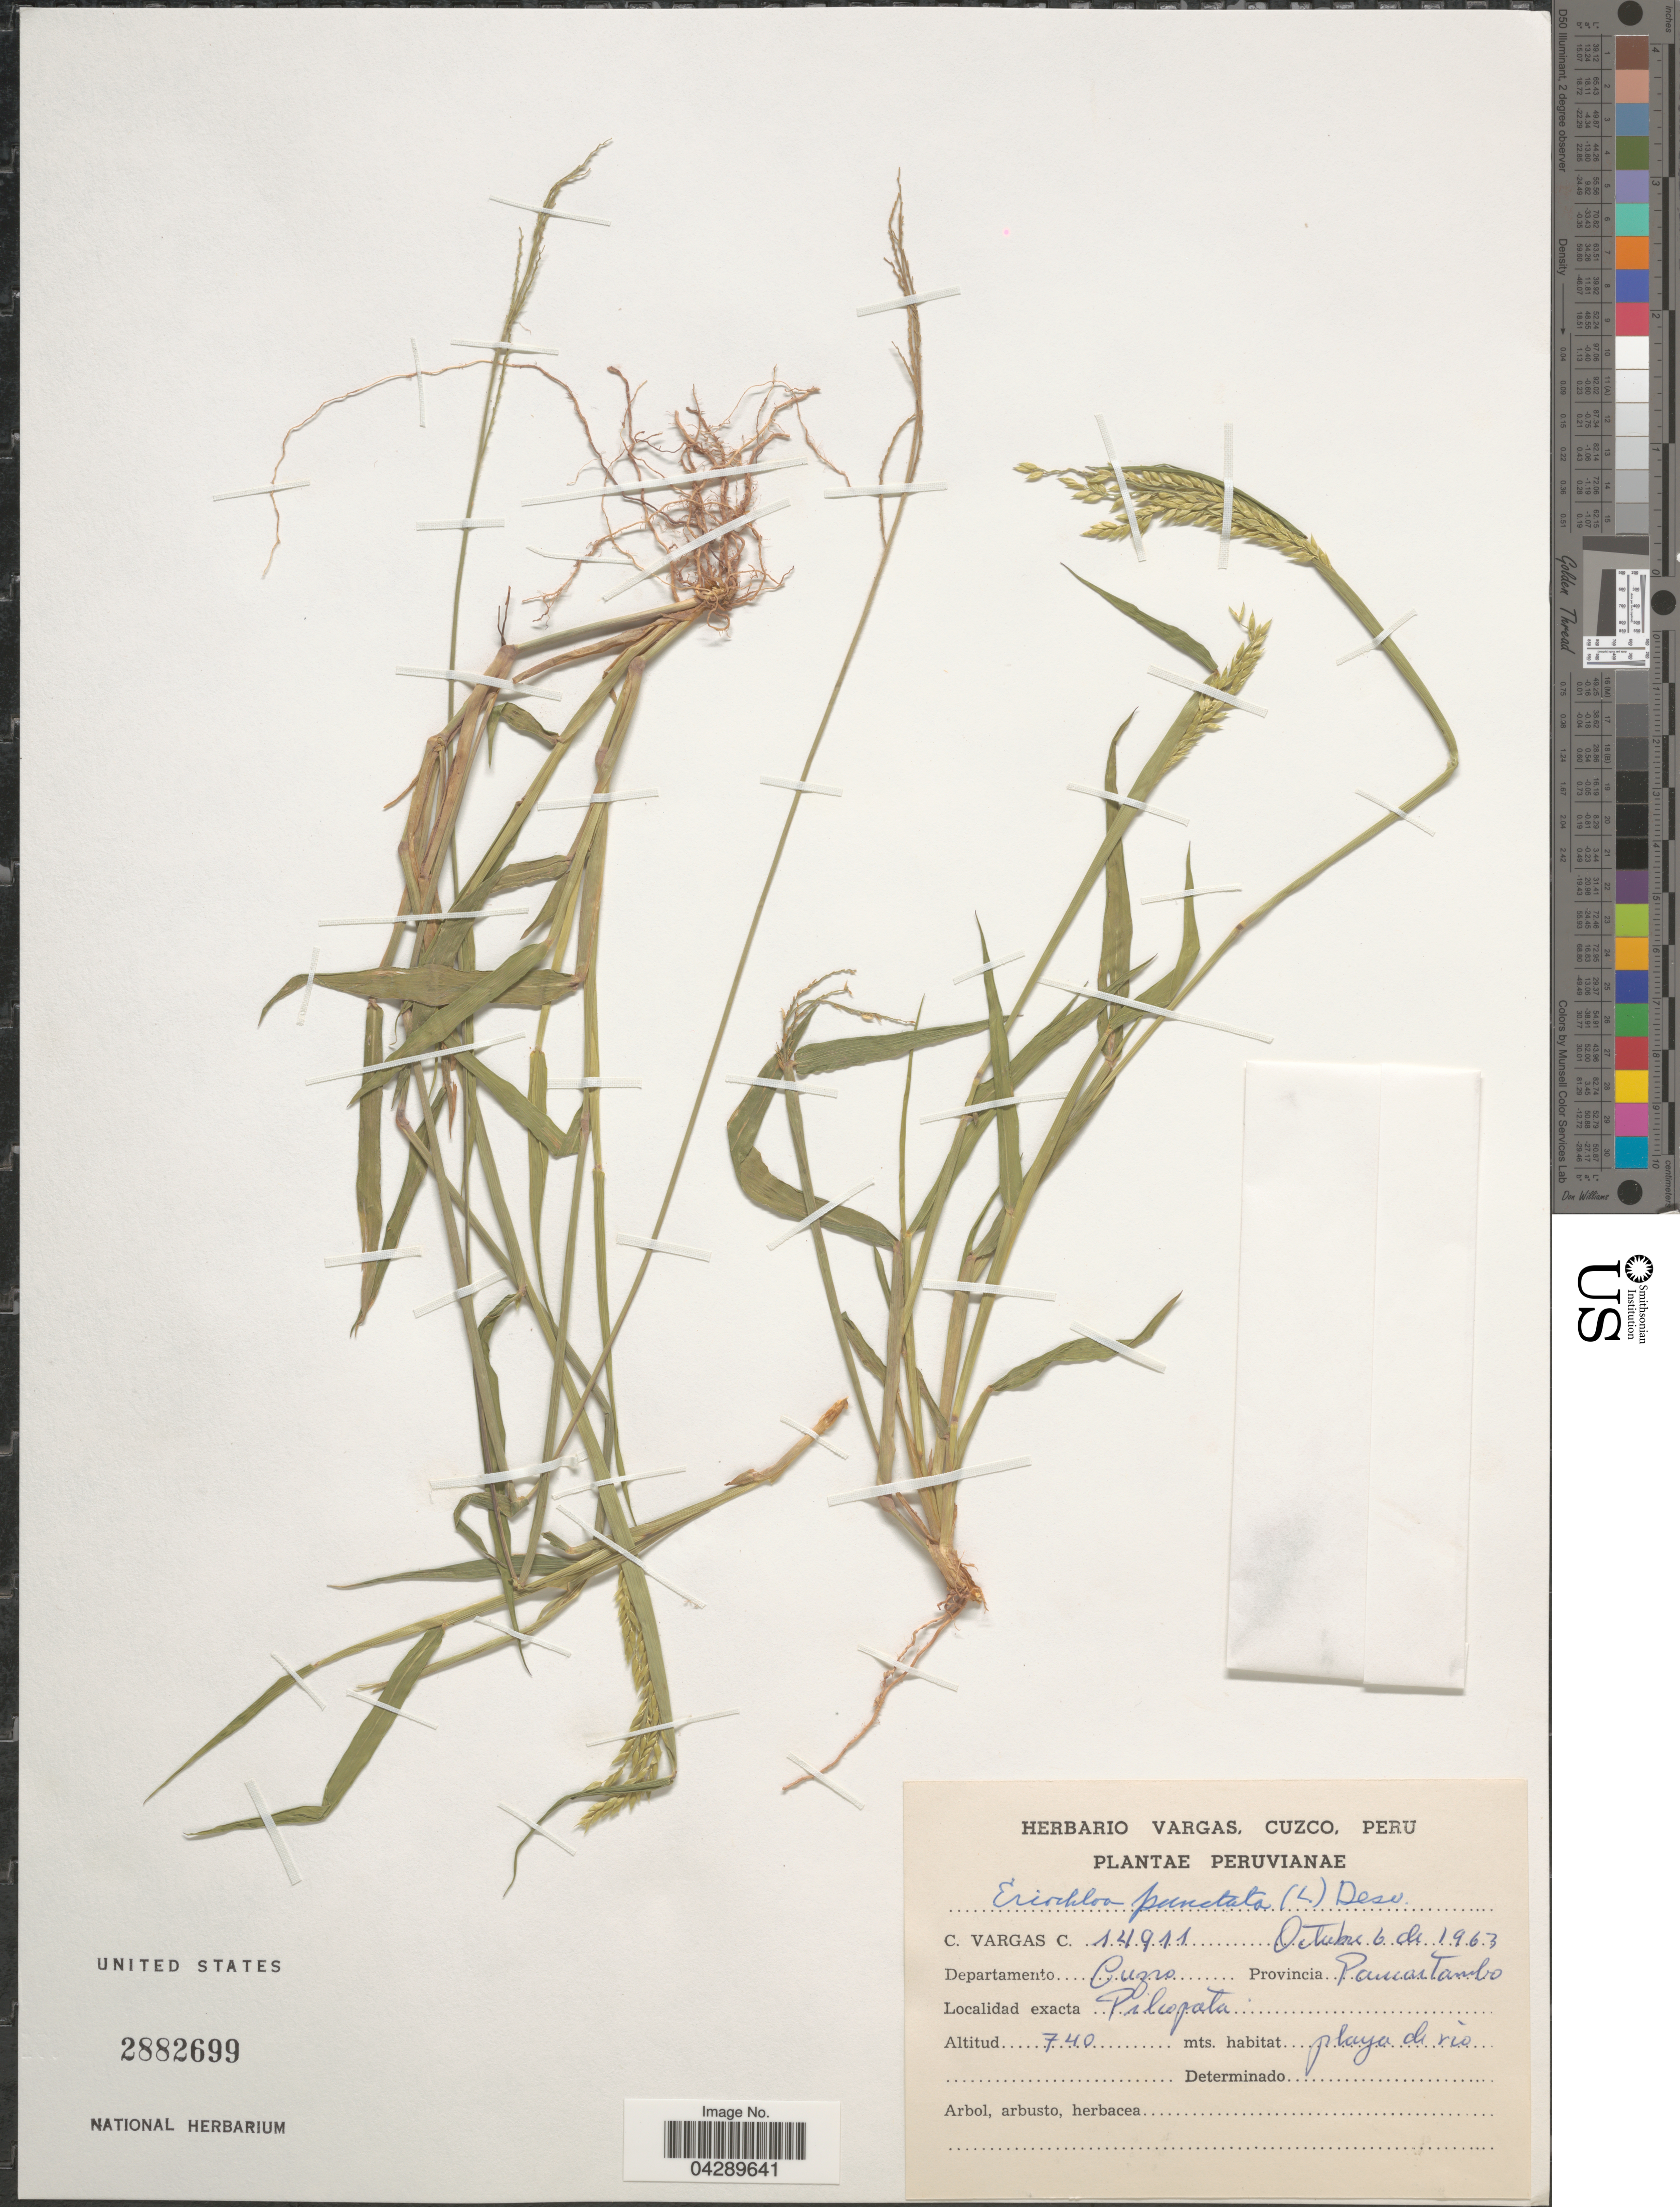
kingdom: Plantae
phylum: Tracheophyta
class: Liliopsida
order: Poales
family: Poaceae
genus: Eriochloa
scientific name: Eriochloa punctata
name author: (L.) Desv. ex Ham.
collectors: C. Vargas Calderón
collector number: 14911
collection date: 1963-10-06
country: Peru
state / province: Cusco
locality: Departamento Cuzco. Provincia Paucartambo. Pilcopata.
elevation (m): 740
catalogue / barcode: US 2882699